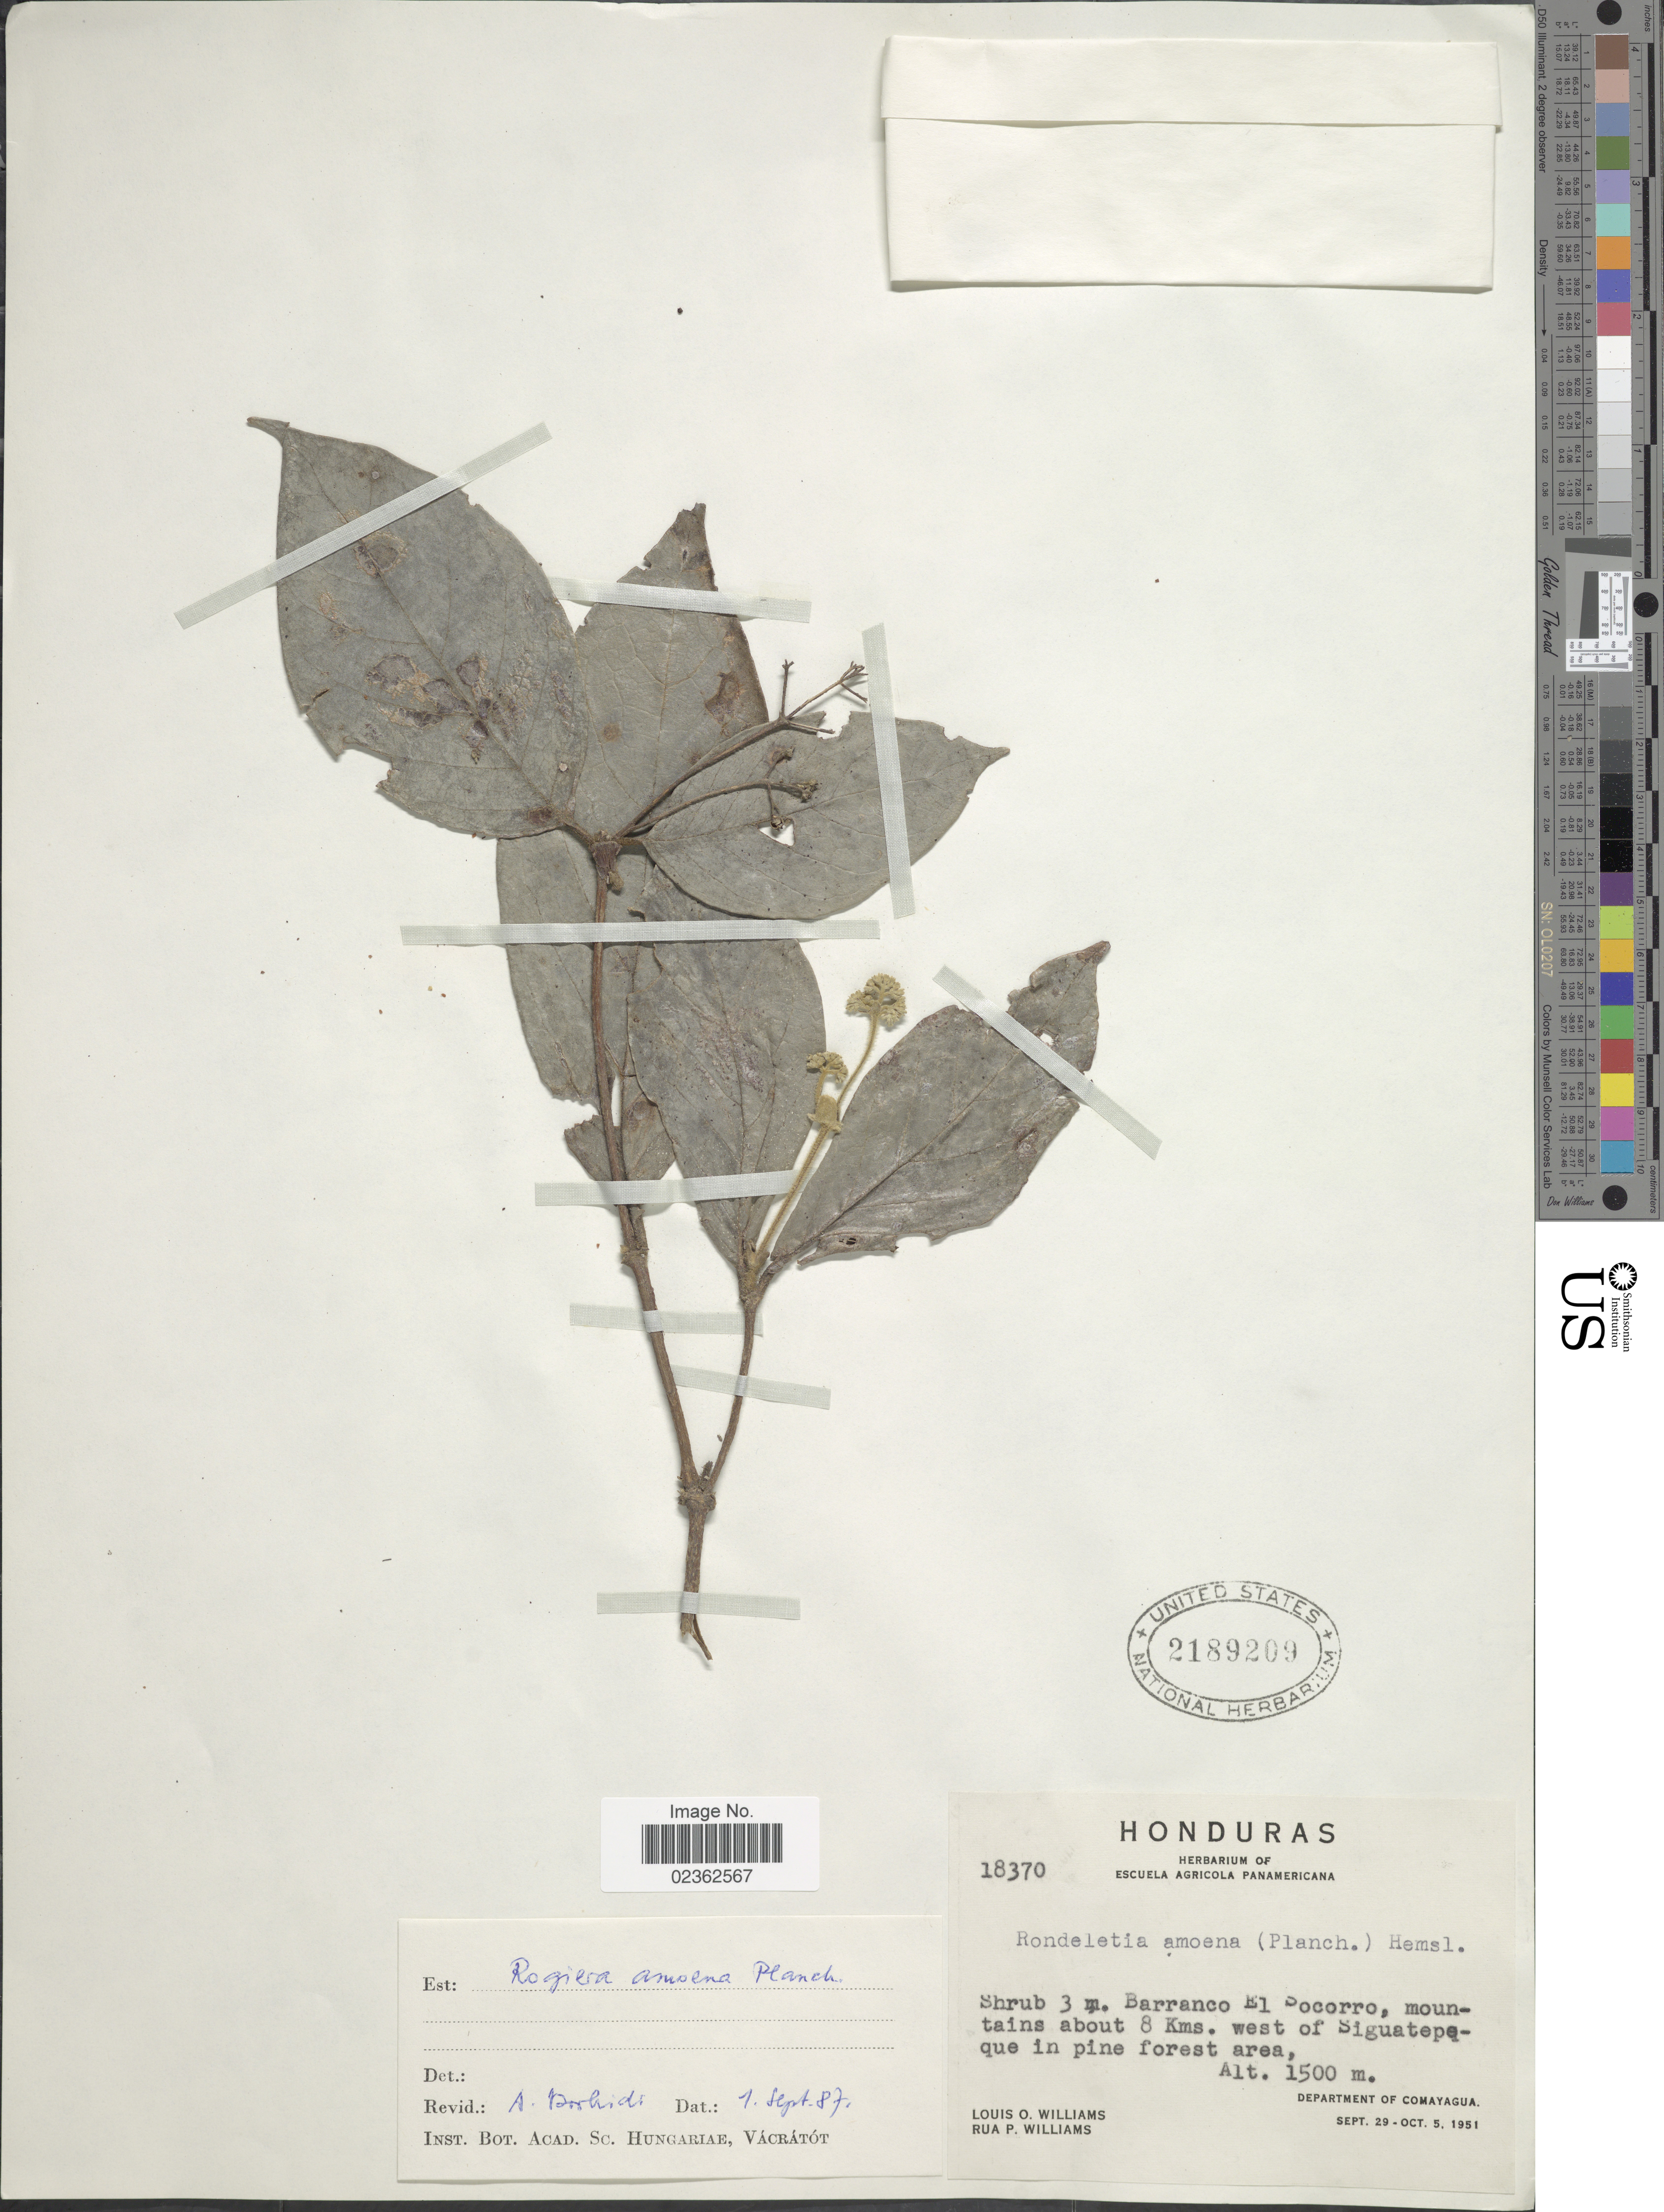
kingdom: Plantae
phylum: Tracheophyta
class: Magnoliopsida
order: Gentianales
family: Rubiaceae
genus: Rogiera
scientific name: Rogiera amoena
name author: Planch.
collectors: L. O. Williams & R. P. Williams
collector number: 18370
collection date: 1951-09-29/1951-10-05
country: Honduras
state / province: Comayagua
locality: Barranco El Socorro, mountains about 8 Kms. west of Siguatepeque in pine forest area.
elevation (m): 1500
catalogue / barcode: US 2189209